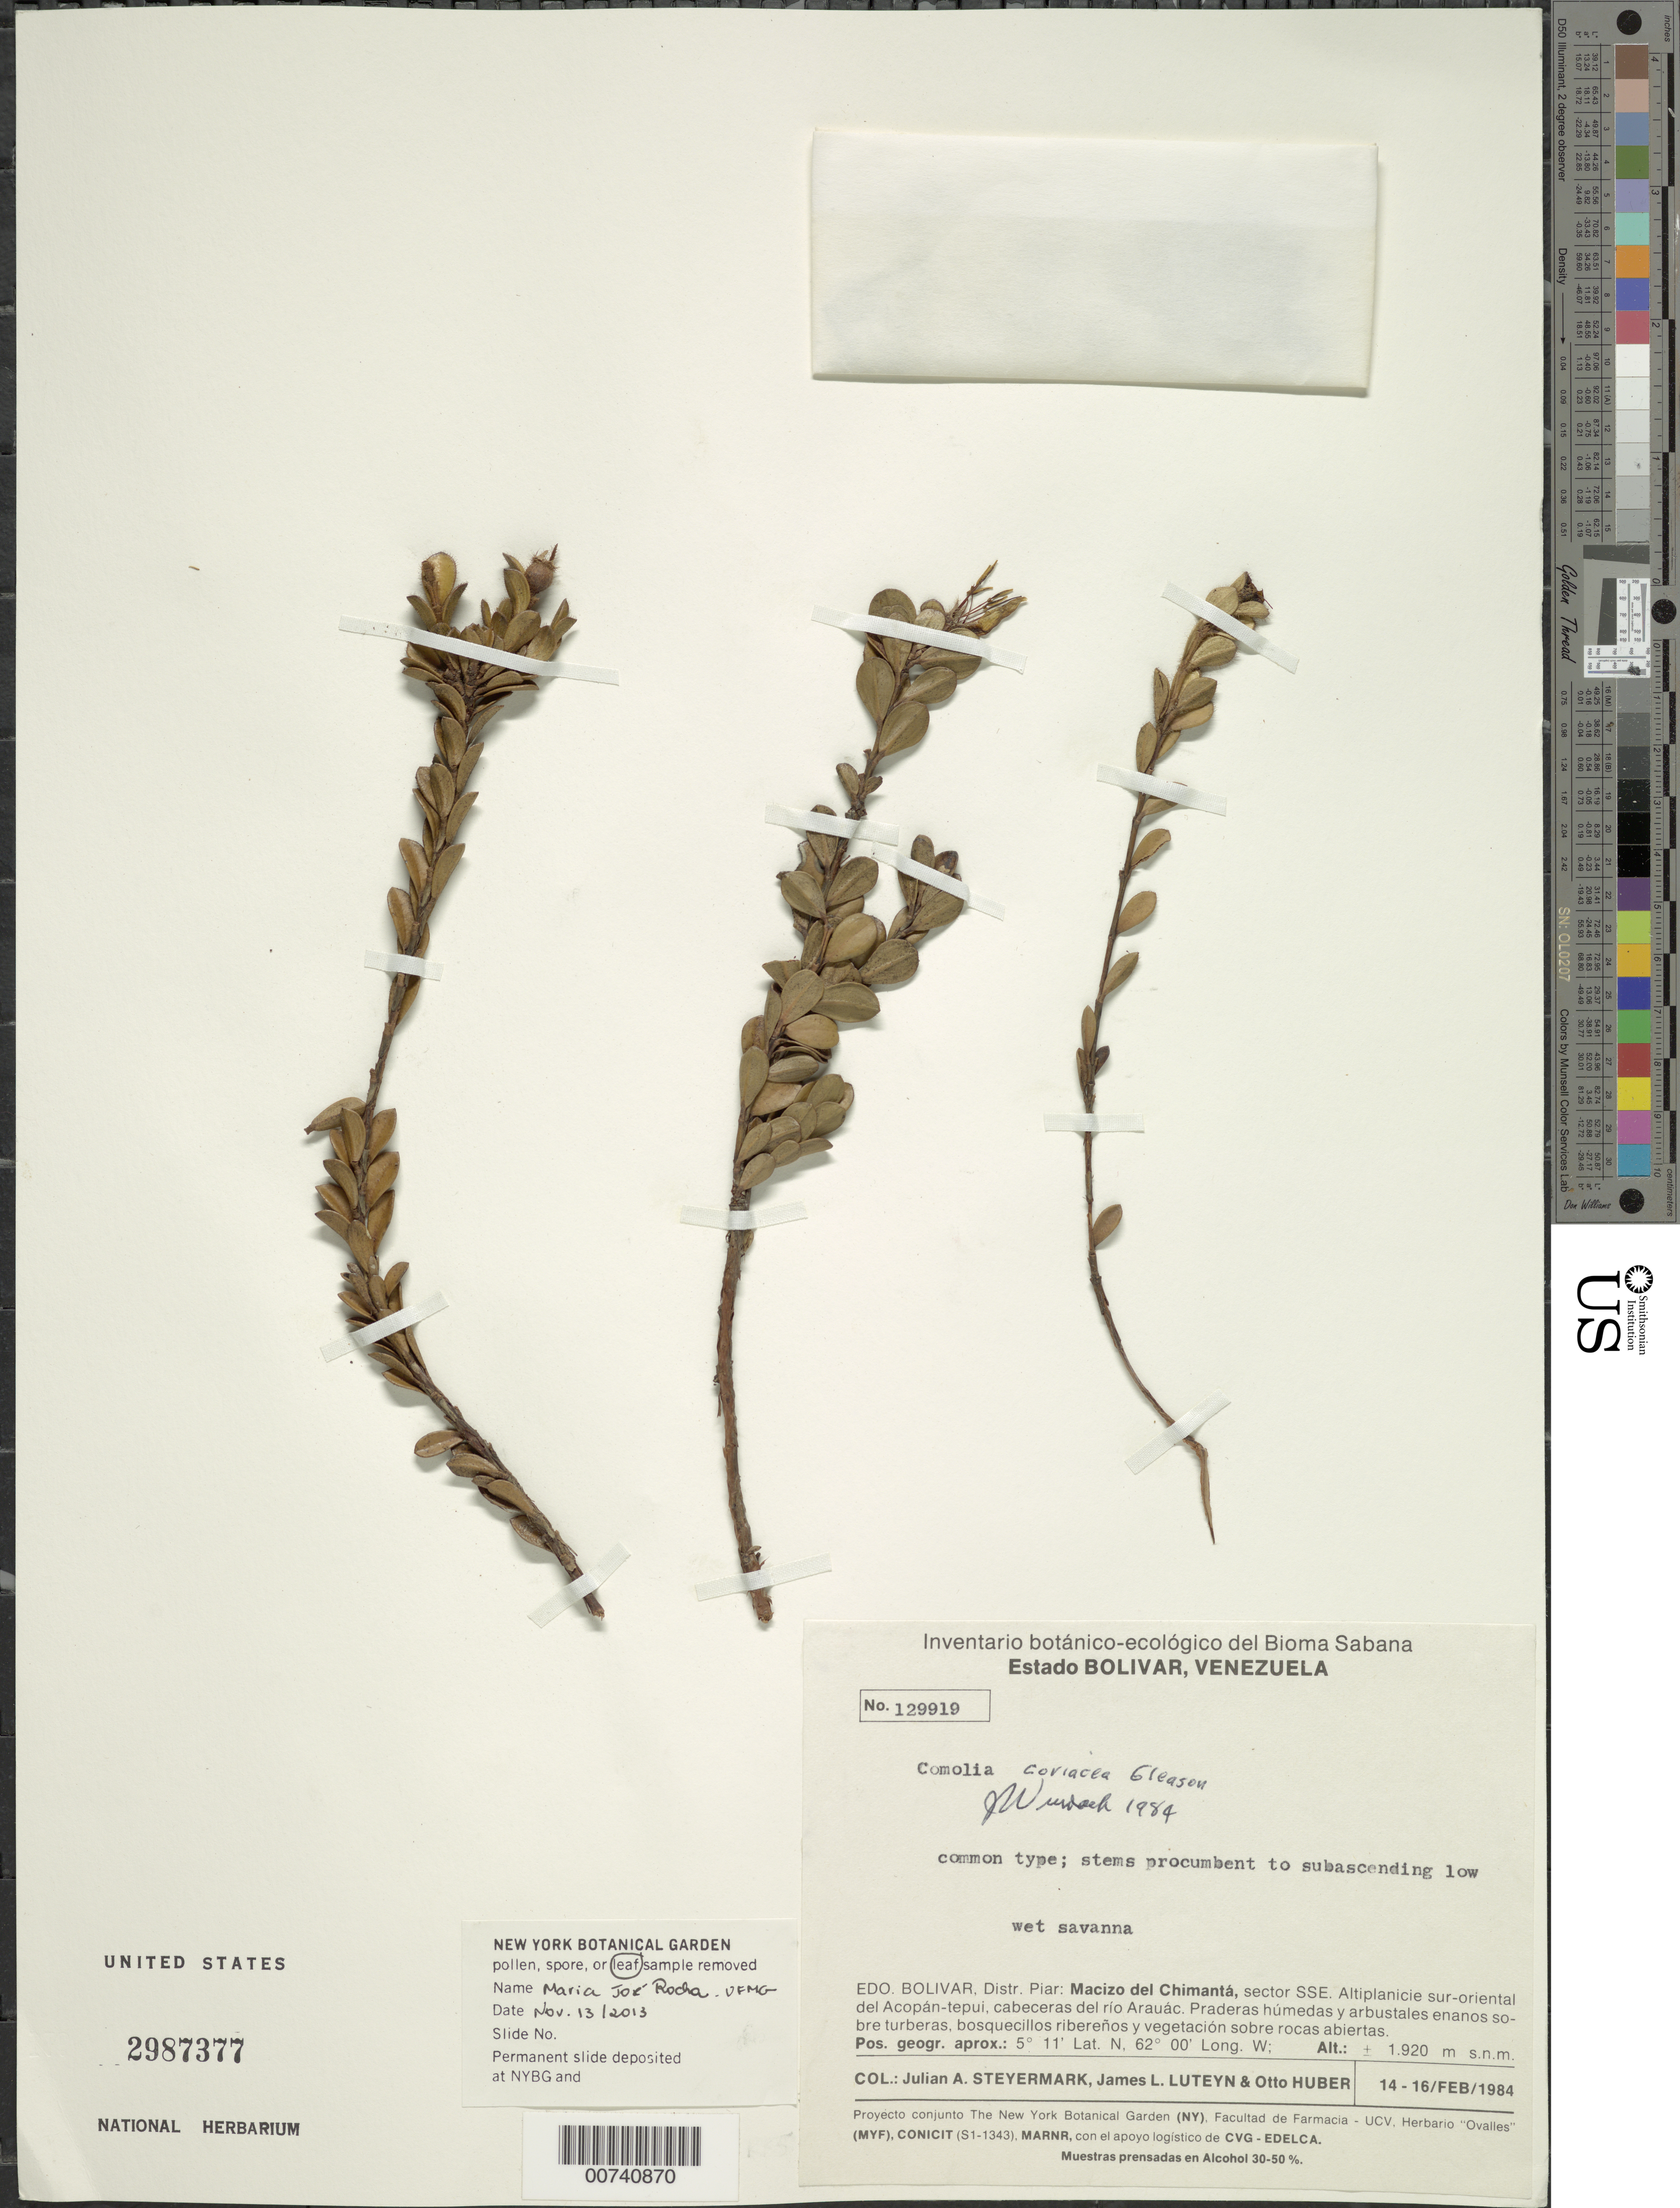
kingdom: Plantae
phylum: Tracheophyta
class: Magnoliopsida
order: Myrtales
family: Melastomataceae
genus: Comoliopsis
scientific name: Comoliopsis coriacea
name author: (Gleason) M.J. Rocha & P.J.F. Guim.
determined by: Nunes da Silva, Diego, (RB), Jardim Botanico do Rio de Janeiro - Herbario (BRAZIL)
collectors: J. Steyermark, J. L. Luteyn & O. Huber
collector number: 129919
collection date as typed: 14-Feb-84 to 16-Feb-84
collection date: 1984-02-14/1984-02-16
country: Venezuela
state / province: Bolívar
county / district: Piar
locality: Macizo del Chimantá, sector SSE. Altiplanicie sur-oriental del Acopán-tepuí, cabeceras del río Arauác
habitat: Wet savanna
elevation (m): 1920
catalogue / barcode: US 2987377